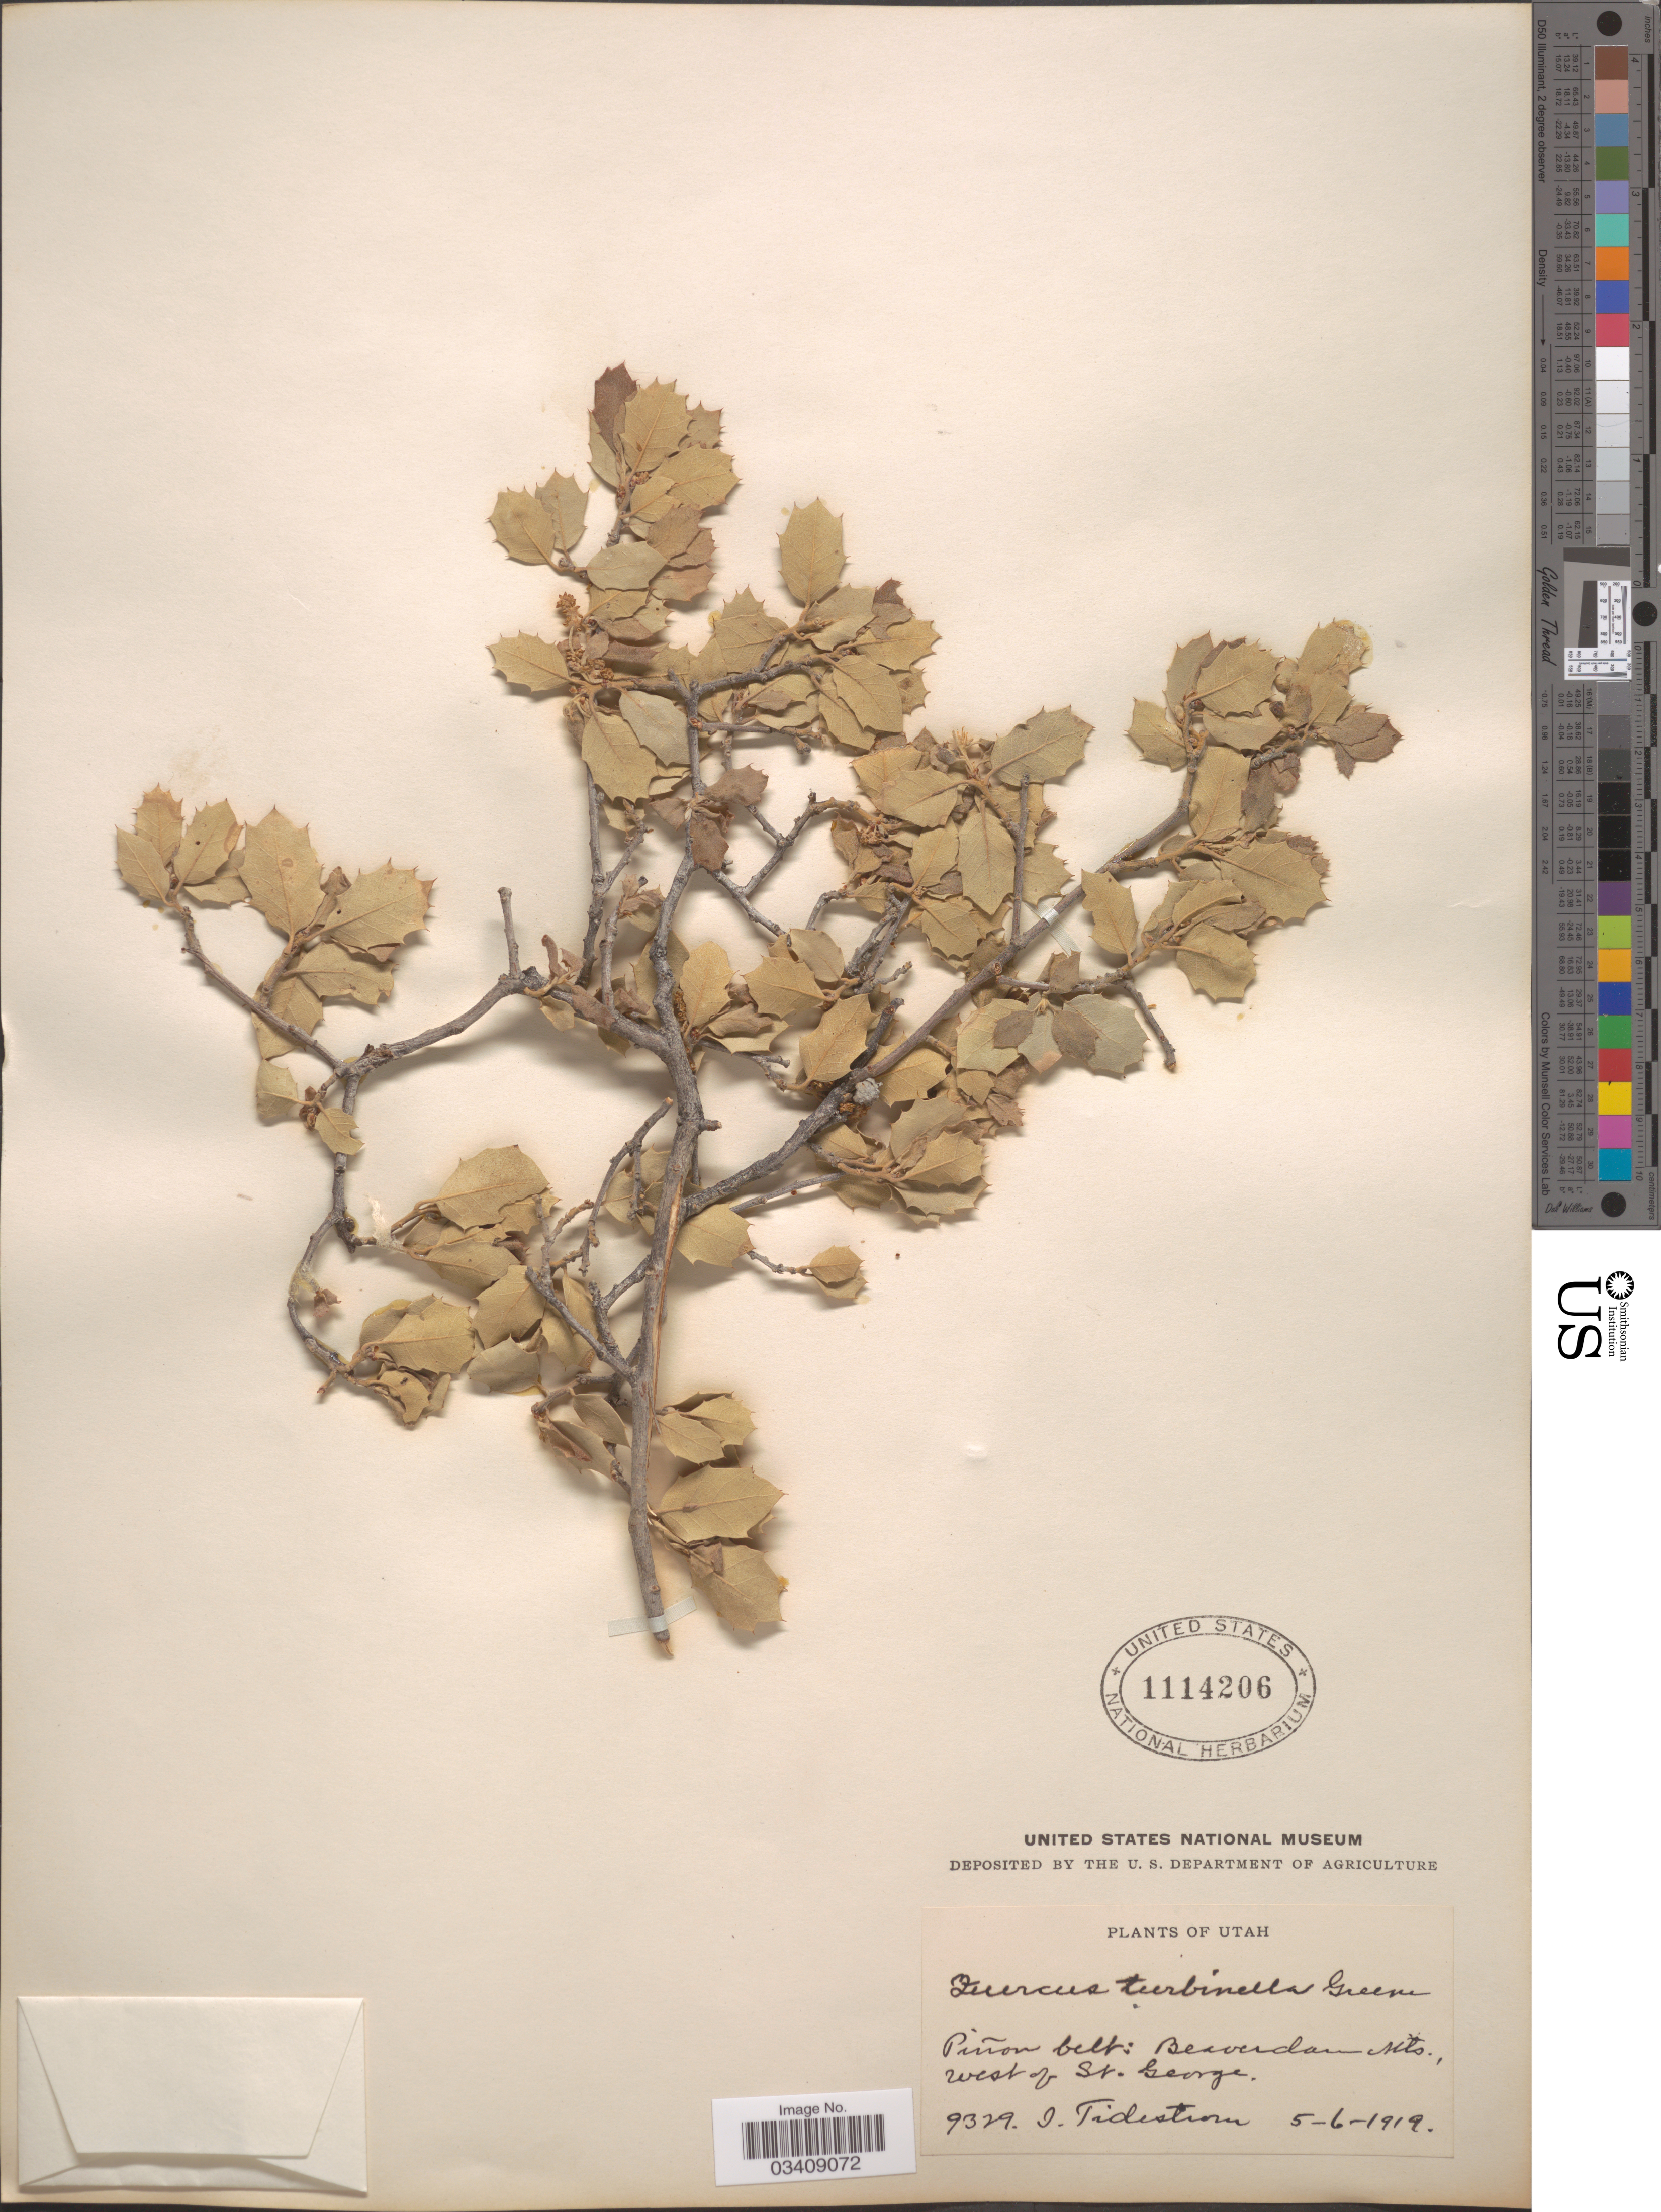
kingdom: Plantae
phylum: Tracheophyta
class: Magnoliopsida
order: Fagales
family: Fagaceae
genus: Quercus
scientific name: Quercus turbinella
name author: Greene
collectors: I. F. Tidestrom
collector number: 9329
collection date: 1919-05-06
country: United States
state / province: Utah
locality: Piñon belt: Beaverdam Mts., west of St. George.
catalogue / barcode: US 1114206